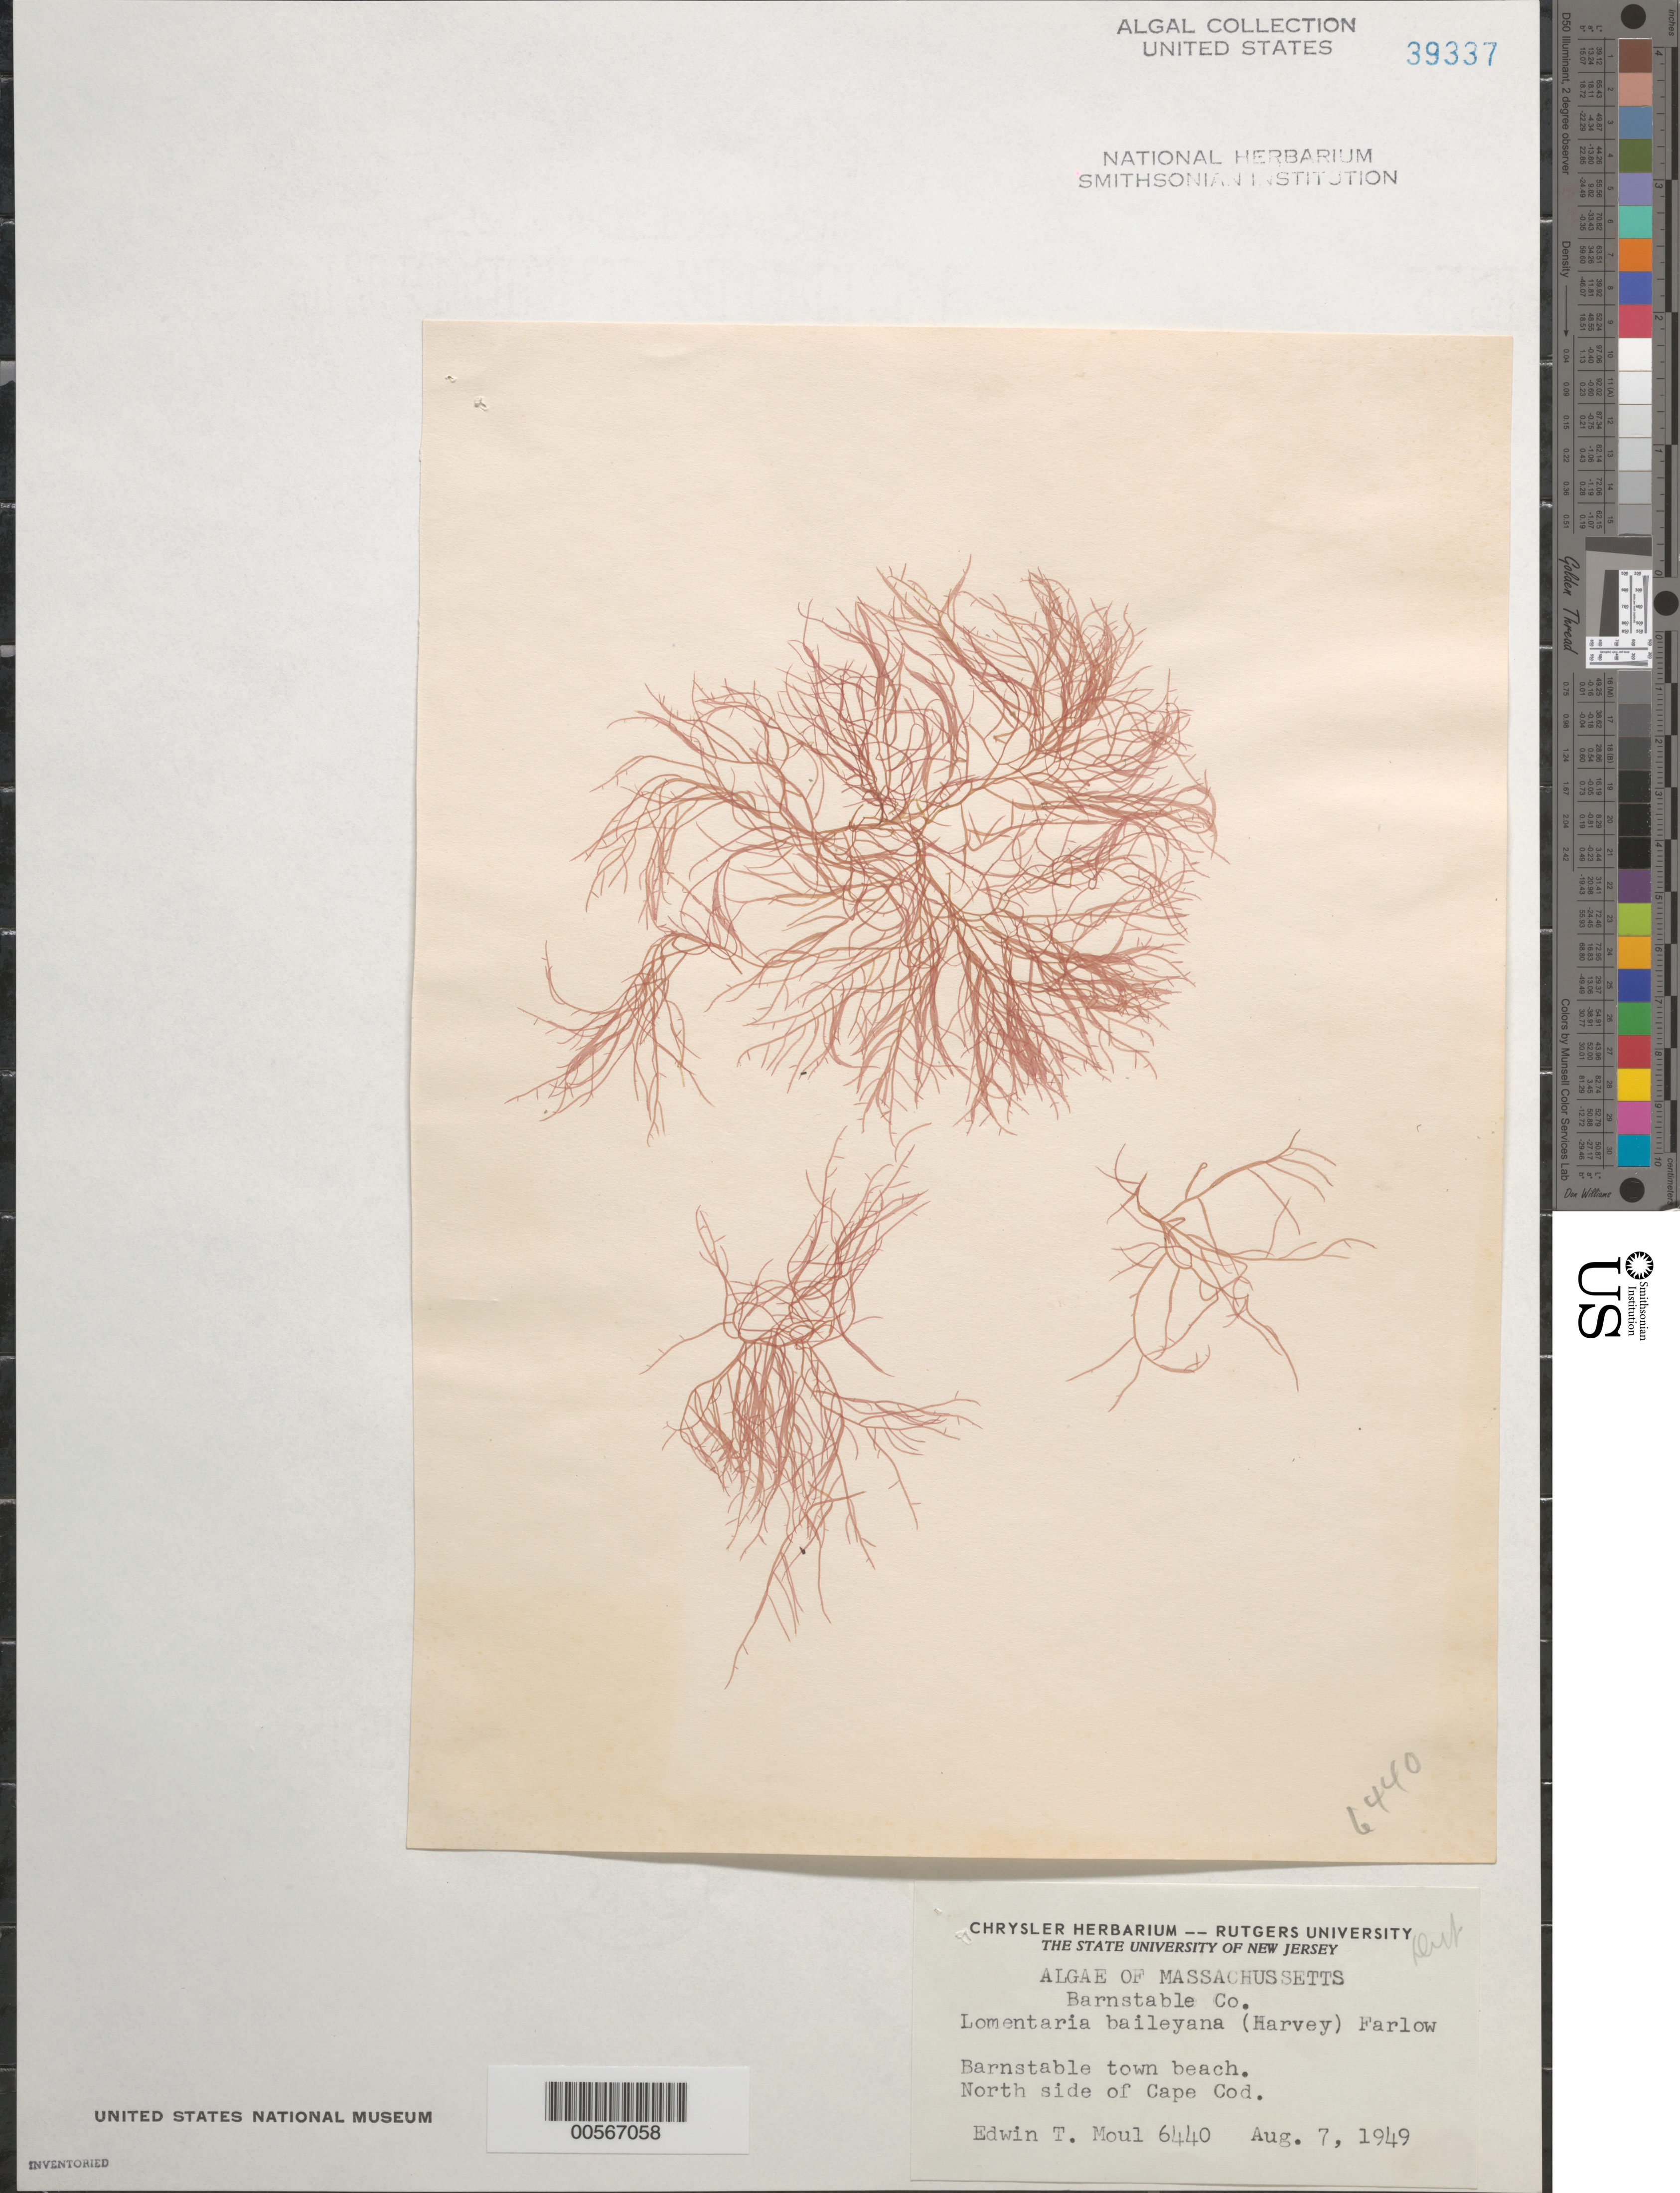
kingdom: Plantae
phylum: Rhodophyta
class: Florideophyceae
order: Rhodymeniales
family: Lomentariaceae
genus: Hooperia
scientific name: Hooperia divaricata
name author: (Durant) M.J. Wynne et al.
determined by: Algae name updating Project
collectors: E. T. Moul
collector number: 6440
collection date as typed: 07 Aug 1949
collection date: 1949-08-07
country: United States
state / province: Massachusetts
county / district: Barnstable County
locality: Barnstable Town Beach, Cape Cod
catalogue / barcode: US 39337